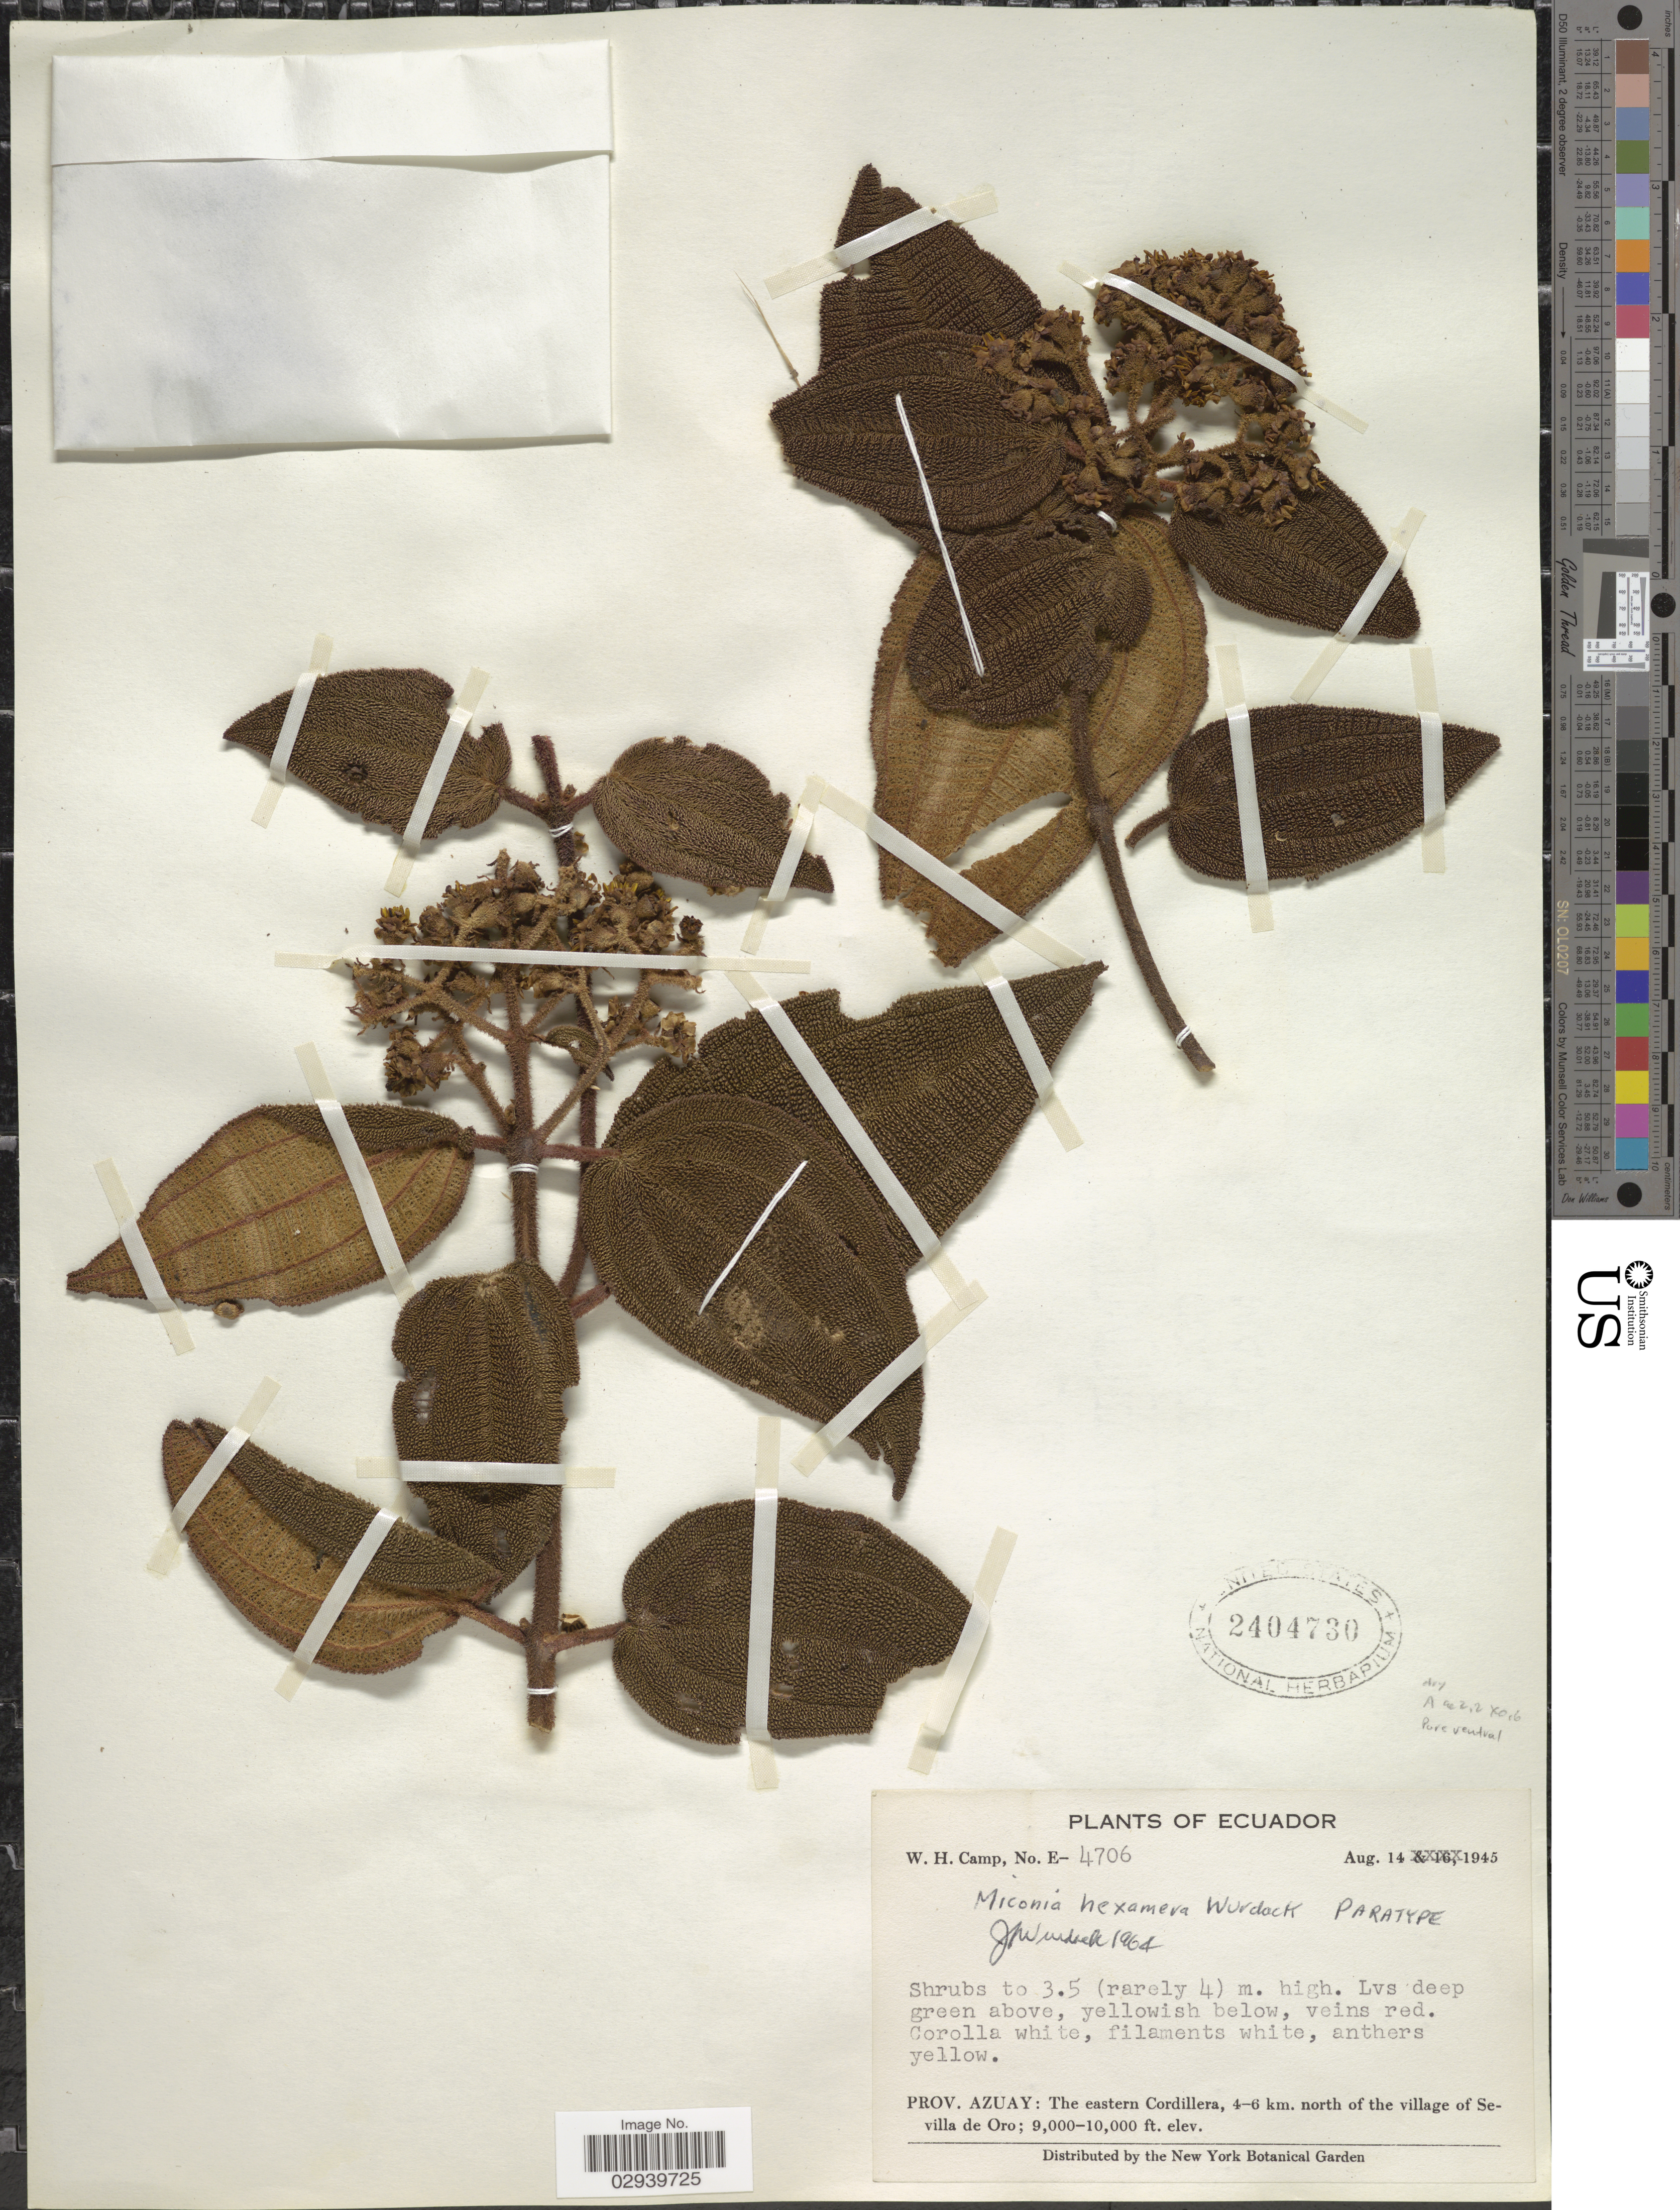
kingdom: Plantae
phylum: Tracheophyta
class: Magnoliopsida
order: Myrtales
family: Melastomataceae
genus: Miconia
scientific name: Miconia hexamera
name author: Wurdack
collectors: W. H. Camp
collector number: E-4706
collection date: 1945-08-14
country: Ecuador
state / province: Azuay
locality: The Eastern Cordillera, 4-6 km. north of the village of Sevilla de Oro.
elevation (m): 2743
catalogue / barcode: US 2404730